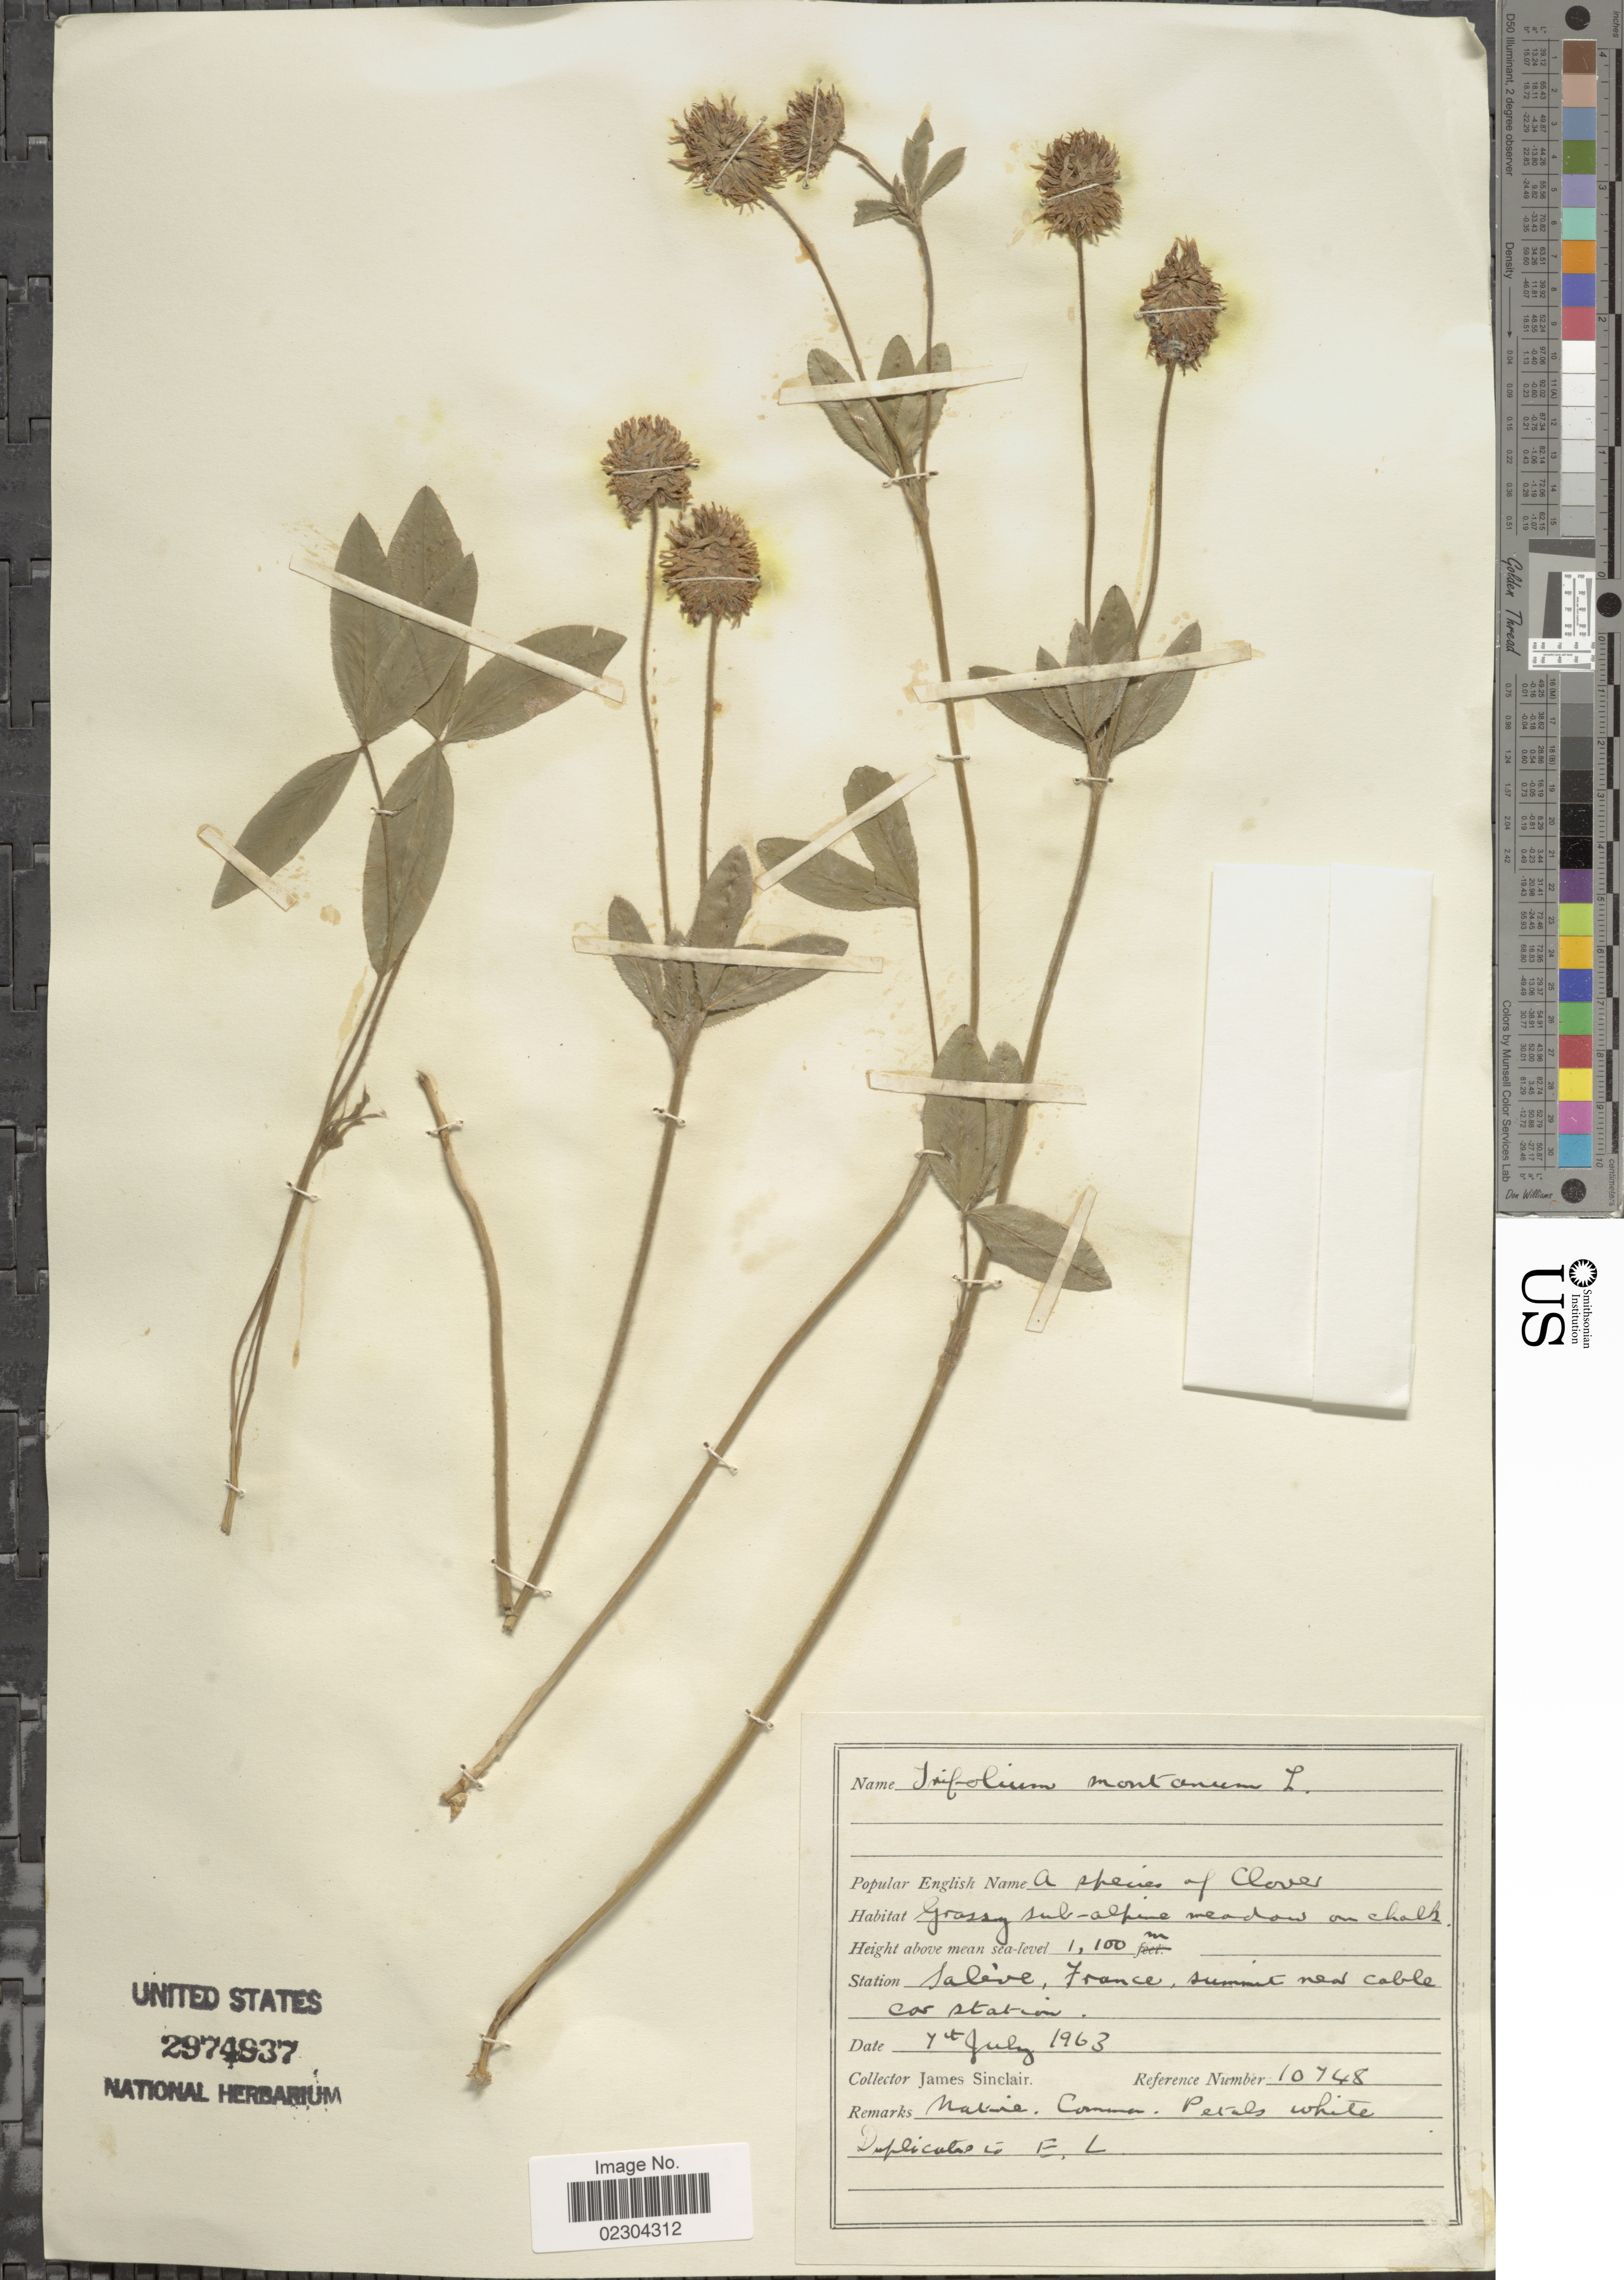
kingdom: Plantae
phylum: Tracheophyta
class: Magnoliopsida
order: Fabales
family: Fabaceae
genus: Trifolium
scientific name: Trifolium montanum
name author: L.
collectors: J. Sinclair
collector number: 10748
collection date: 1963-07-07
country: France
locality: Saleve, summit near cable car station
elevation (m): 1100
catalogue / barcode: US 2974937